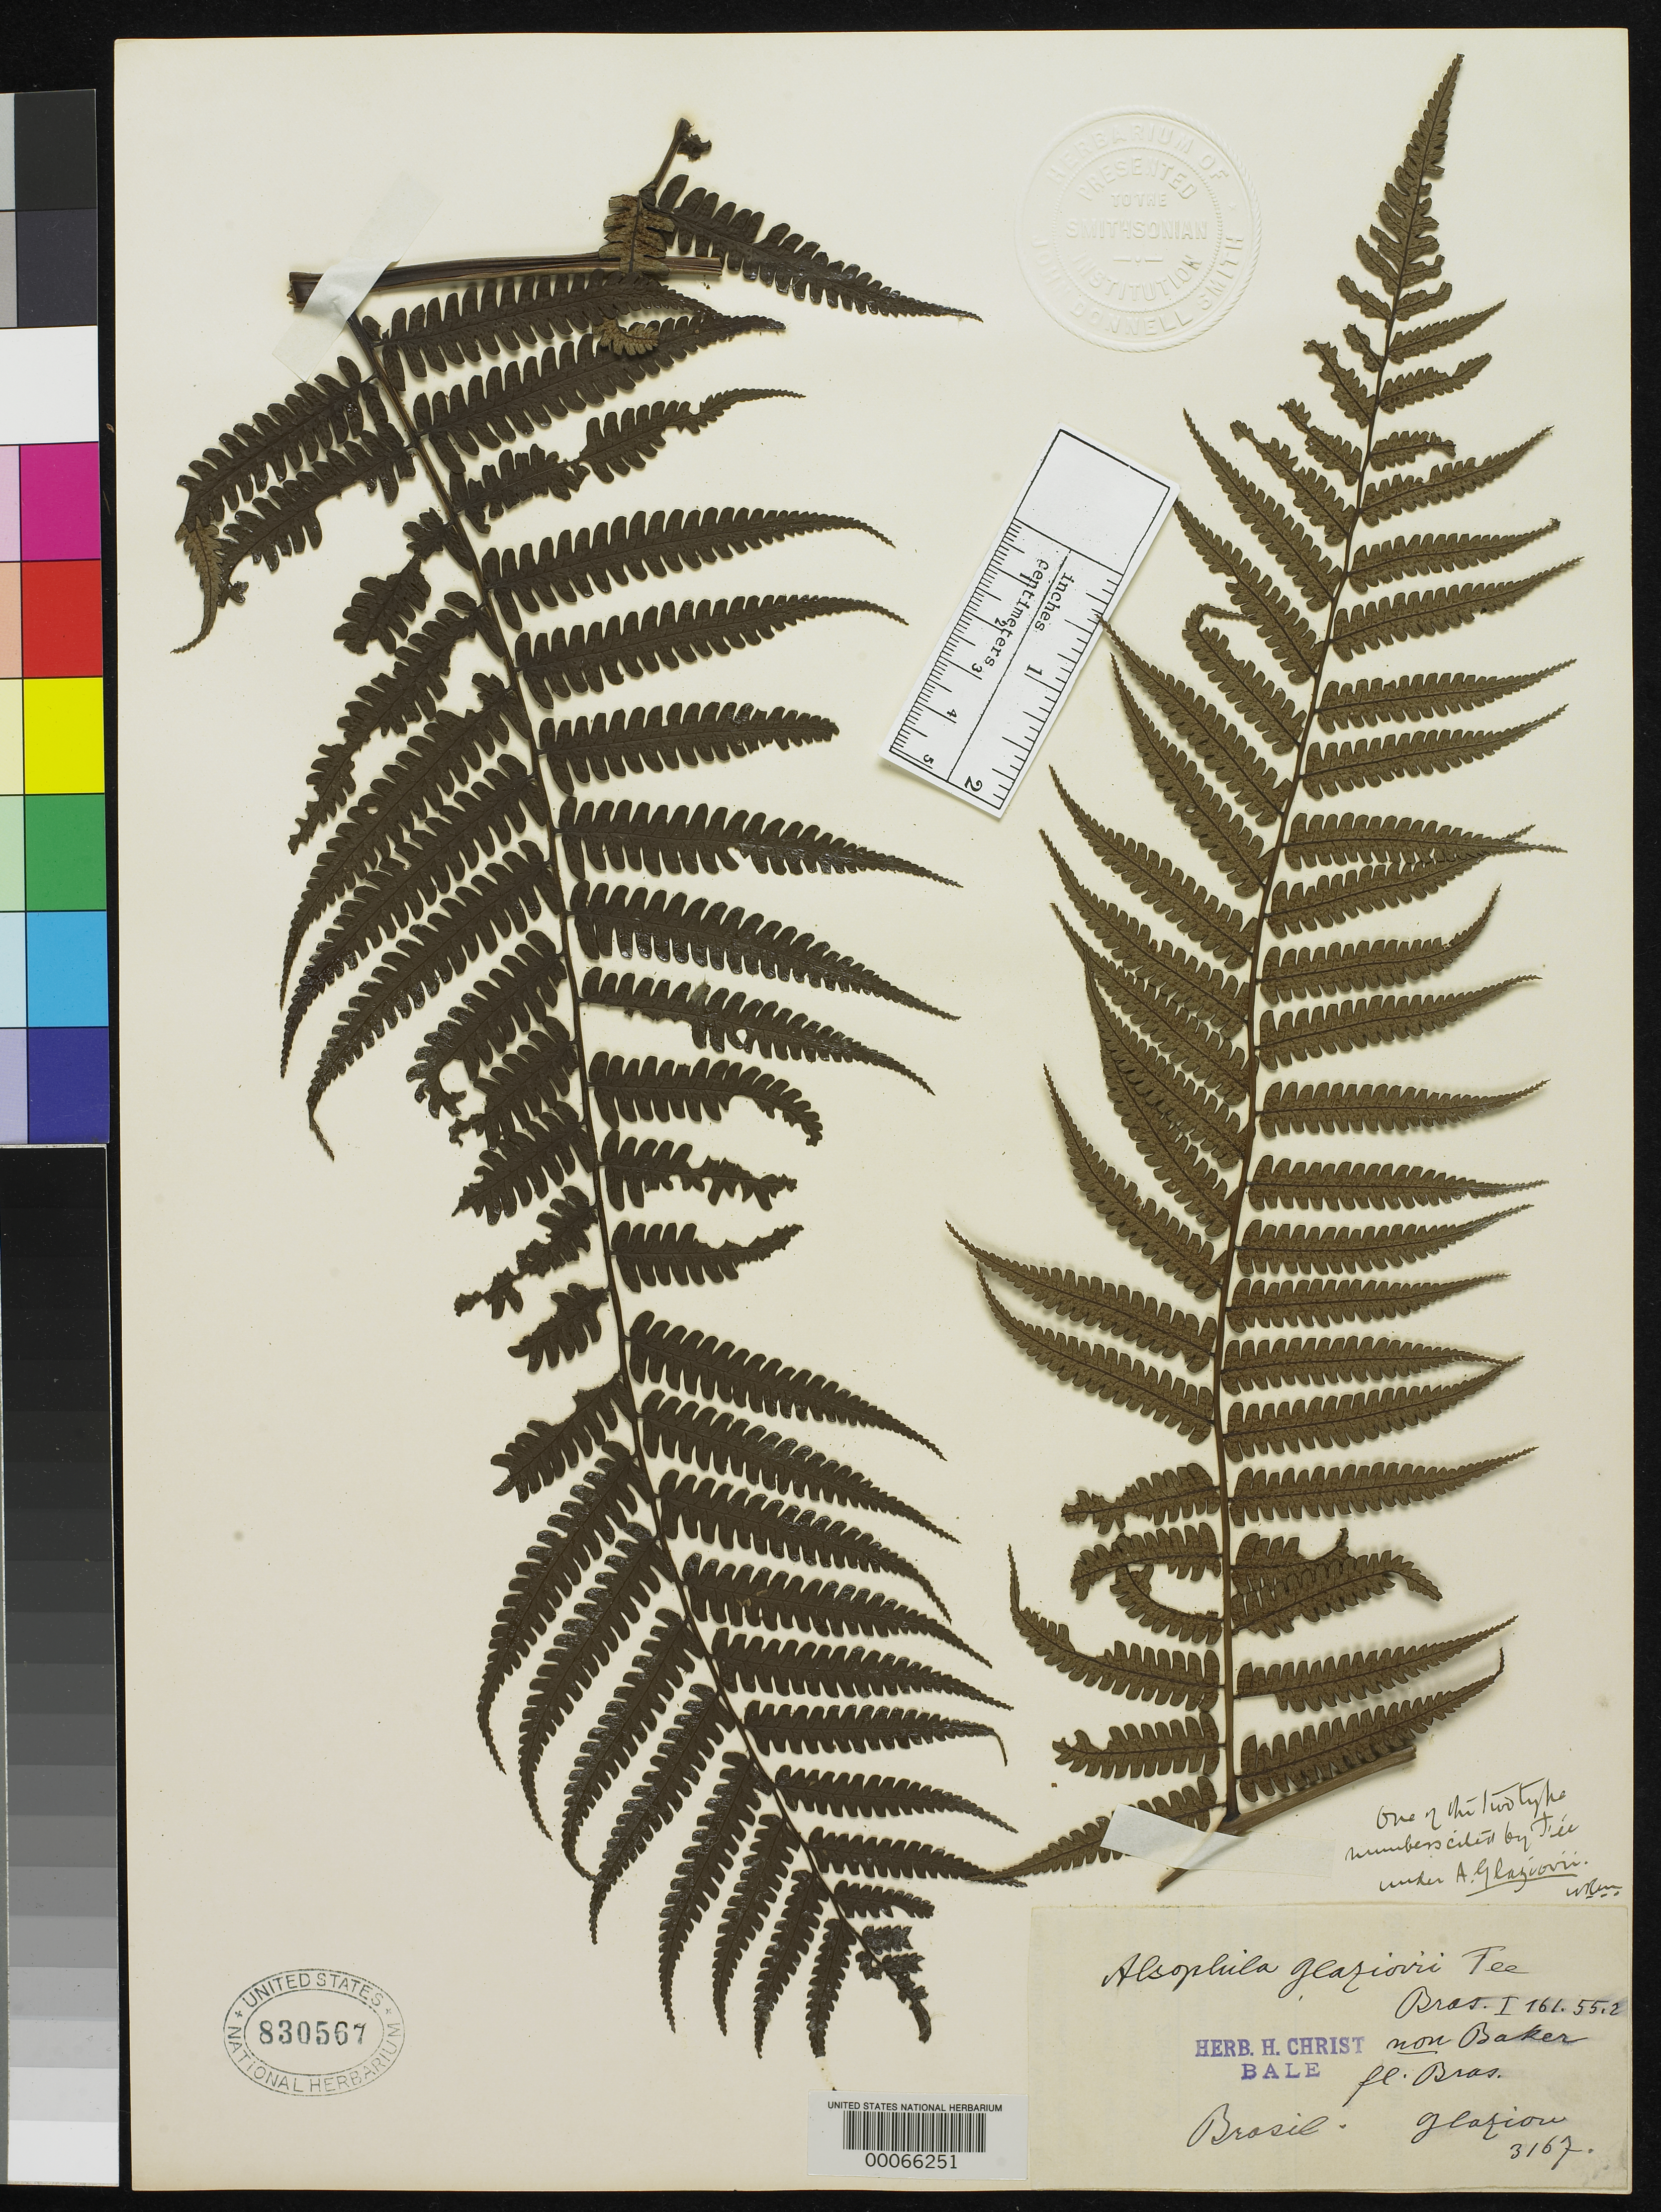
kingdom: Plantae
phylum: Tracheophyta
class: Polypodiopsida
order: Cyatheales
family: Cyatheaceae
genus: Alsophila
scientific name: Alsophila glaziovii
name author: Fée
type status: Syntype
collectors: A. F. M. Glaziou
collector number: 3167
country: Brazil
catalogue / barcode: US 830567